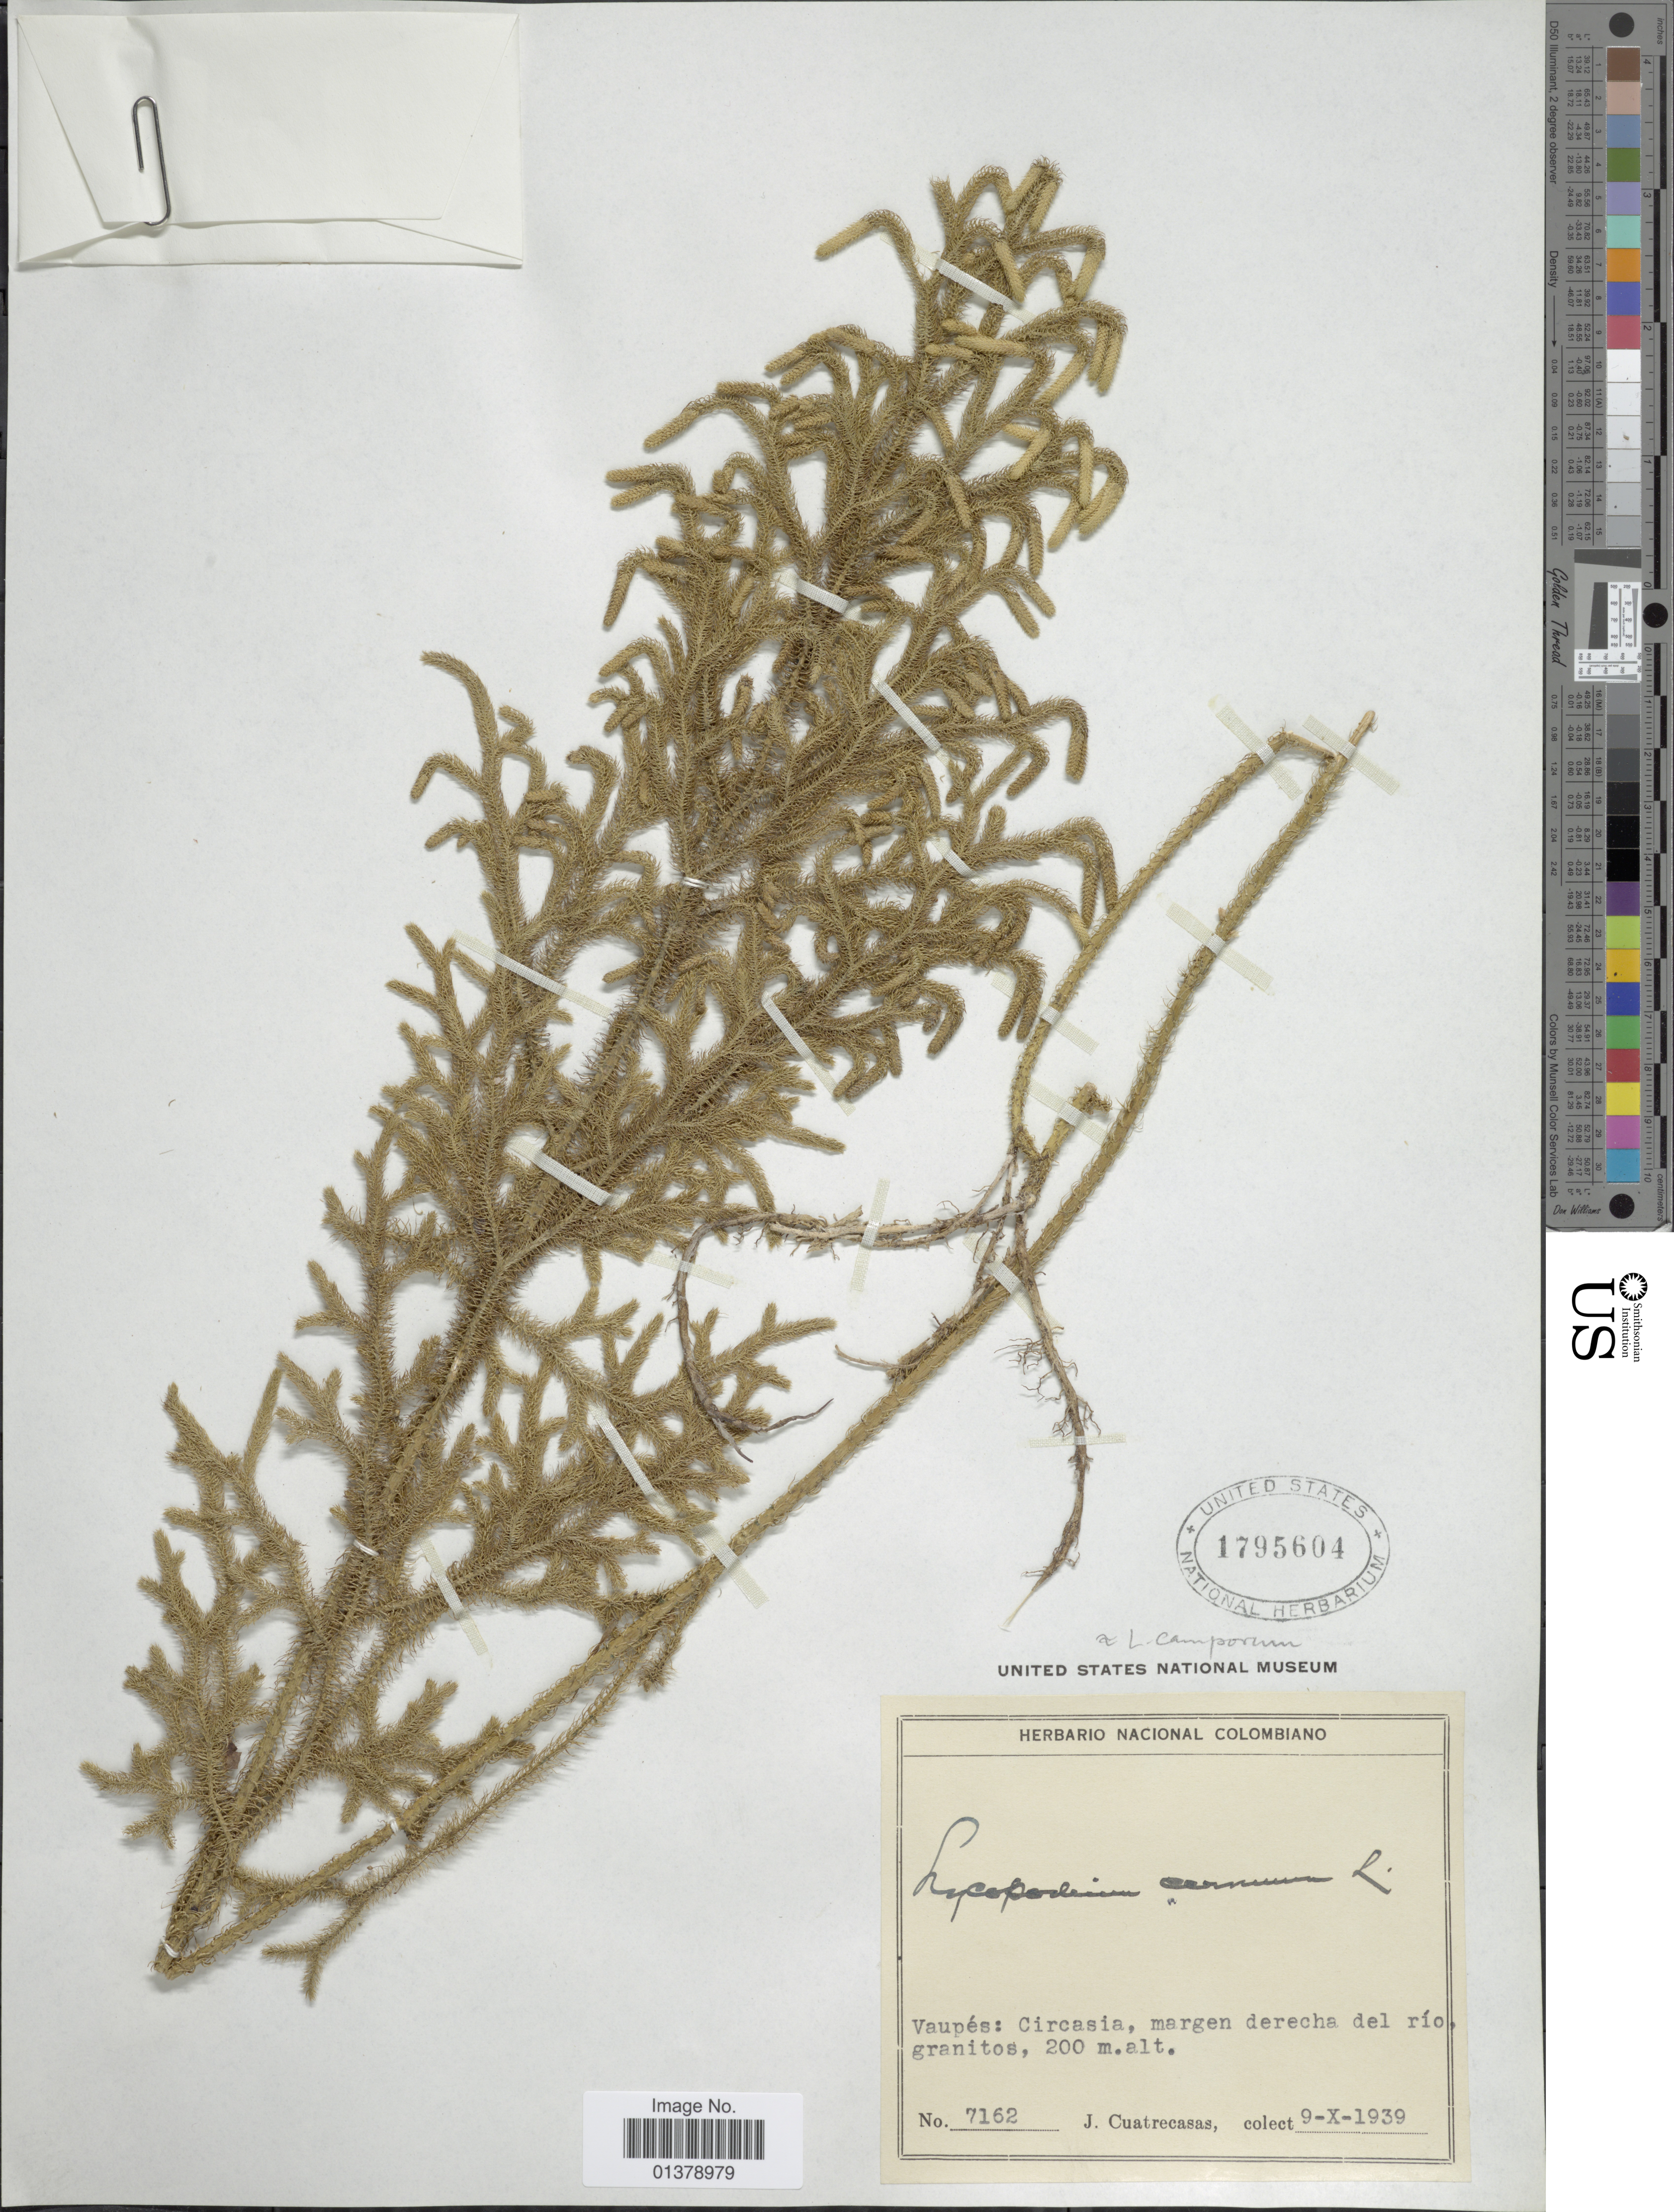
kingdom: Plantae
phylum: Tracheophyta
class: Lycopodiopsida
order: Lycopodiales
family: Lycopodiaceae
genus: Palhinhaea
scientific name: Palhinhaea cernua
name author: (L.) Vasc. & Franco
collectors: J. Cuatrecasas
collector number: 7162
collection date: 1939-10-09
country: Colombia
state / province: Vaupés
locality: Circasia, margen derecha del río. granitos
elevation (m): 200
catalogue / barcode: US 1795604